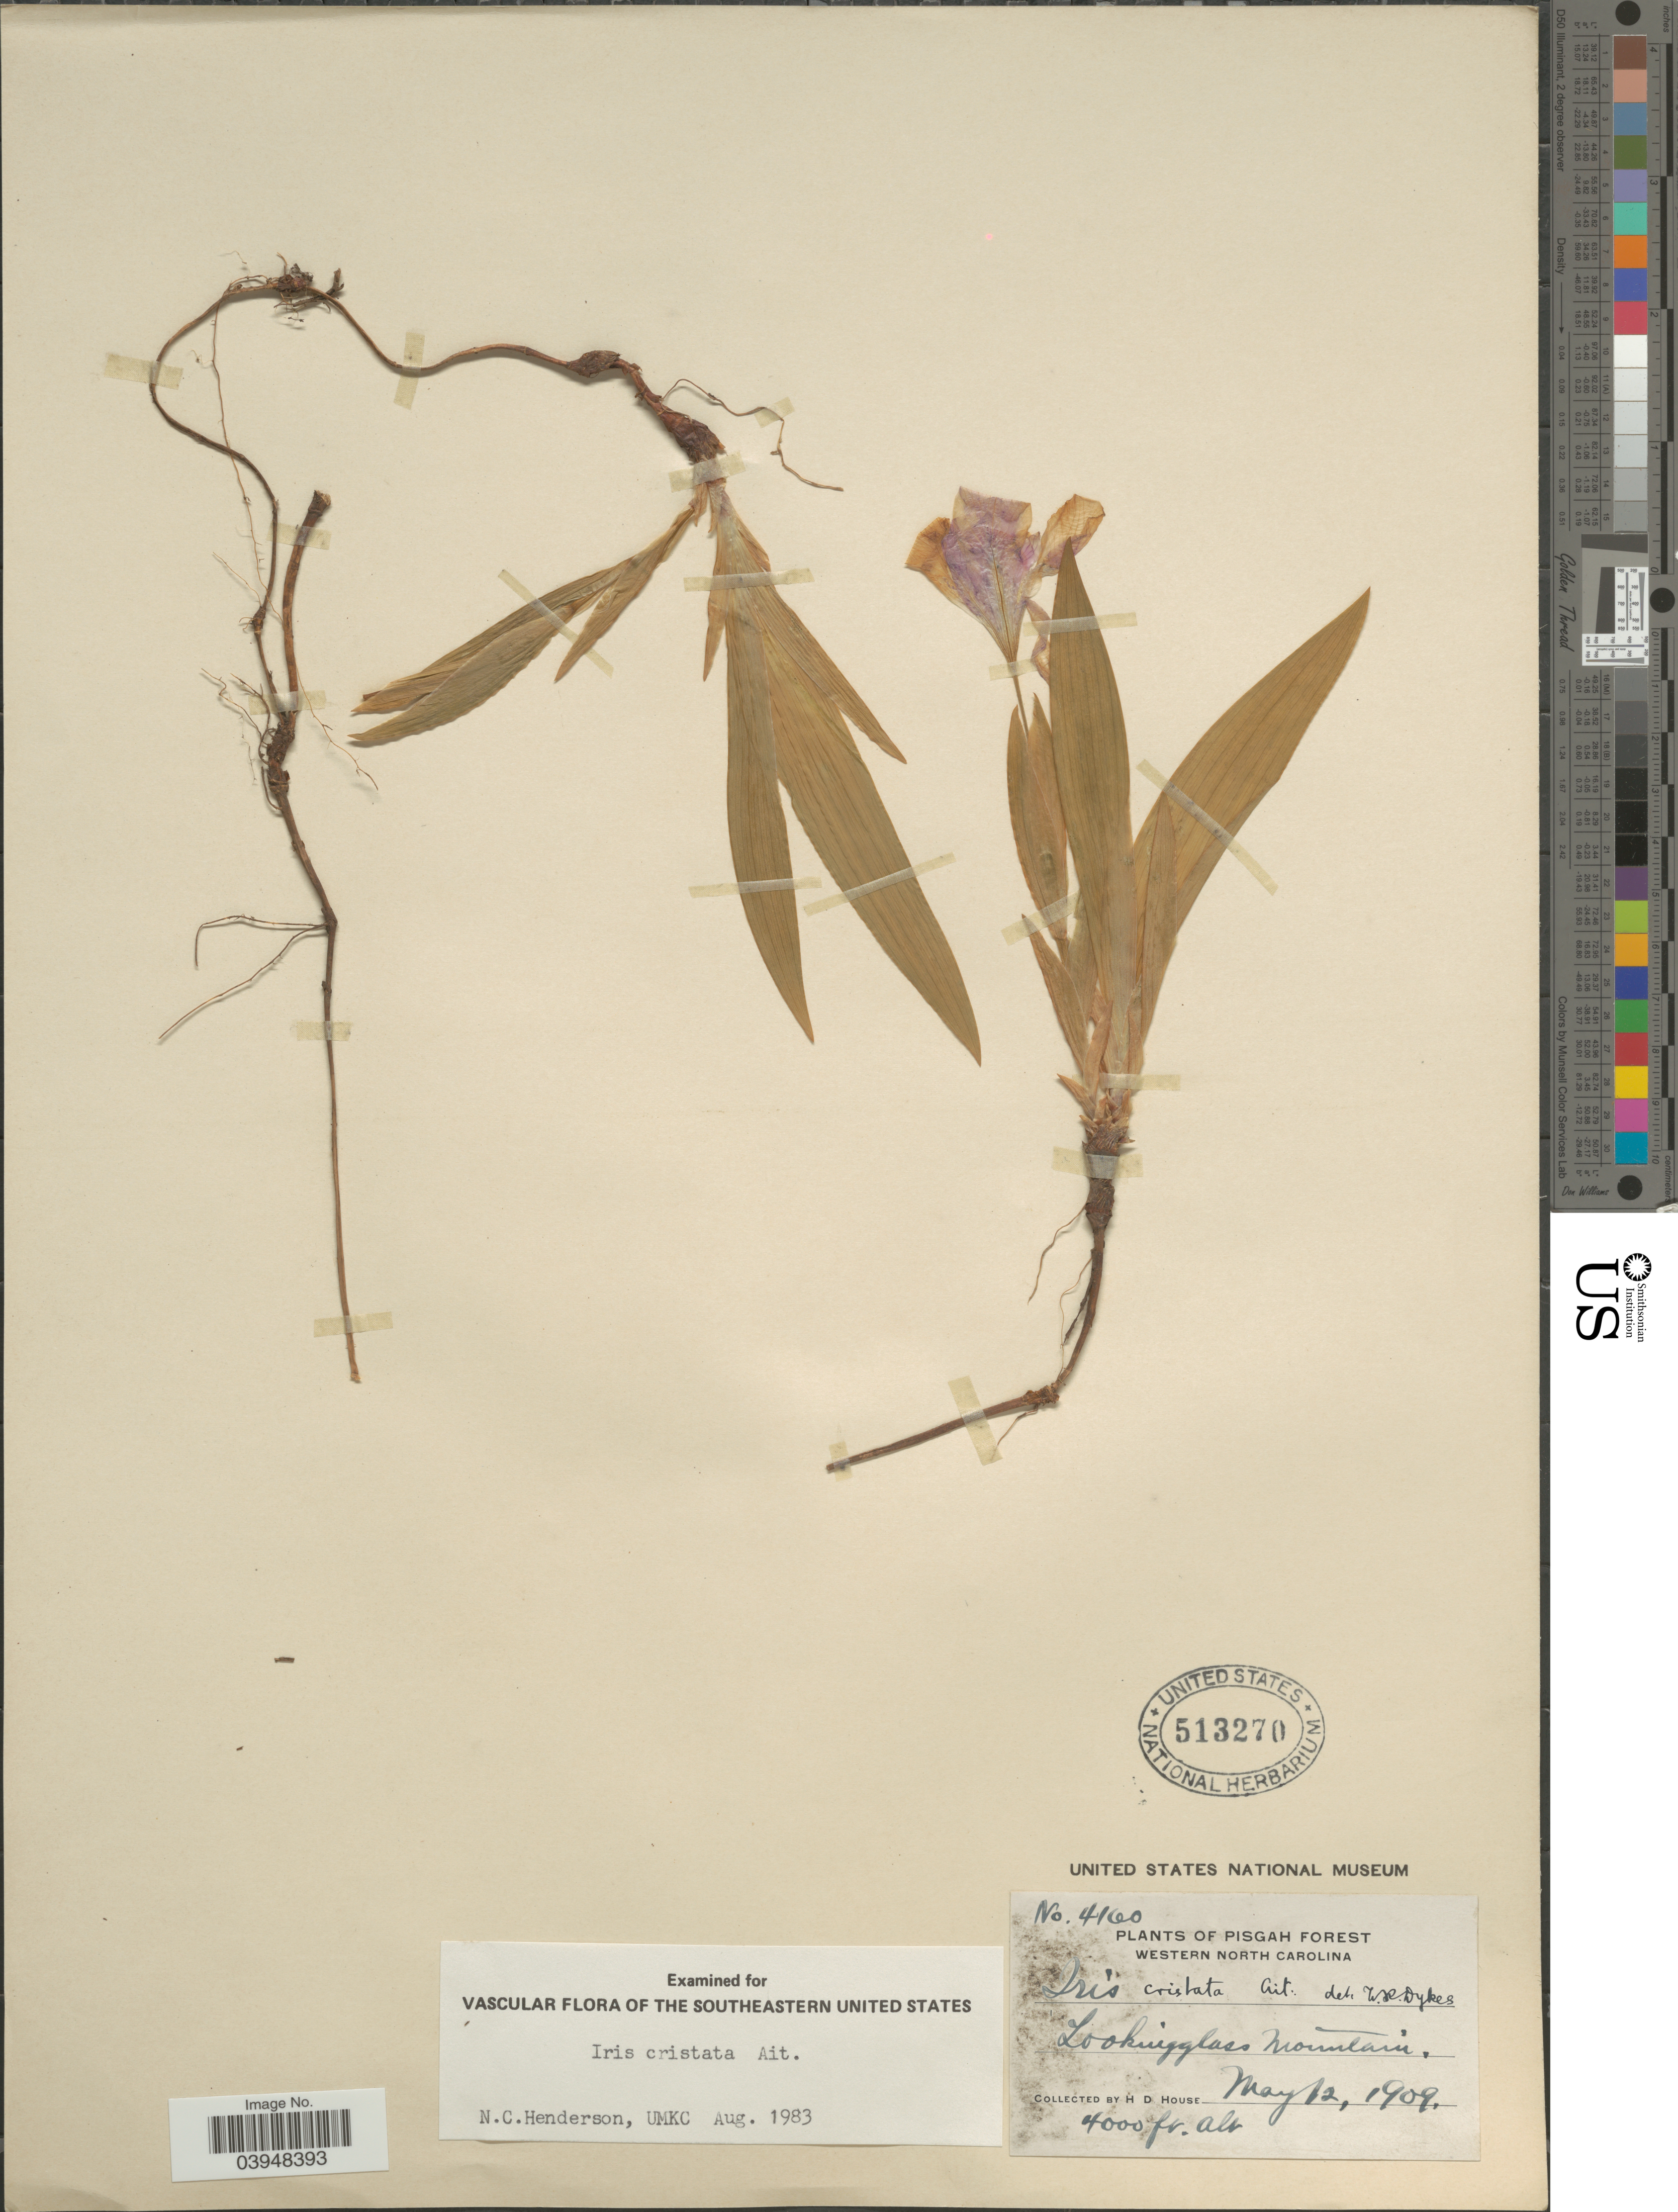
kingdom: Plantae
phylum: Tracheophyta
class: Liliopsida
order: Asparagales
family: Iridaceae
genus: Iris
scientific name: Iris cristata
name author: Aiton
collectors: H. D. House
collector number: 4160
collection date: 1909-05-12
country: United States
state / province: North Carolina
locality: Pisgah Forest. Western North Carolina. Lookingglass Mountain.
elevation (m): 1219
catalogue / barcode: US 513270